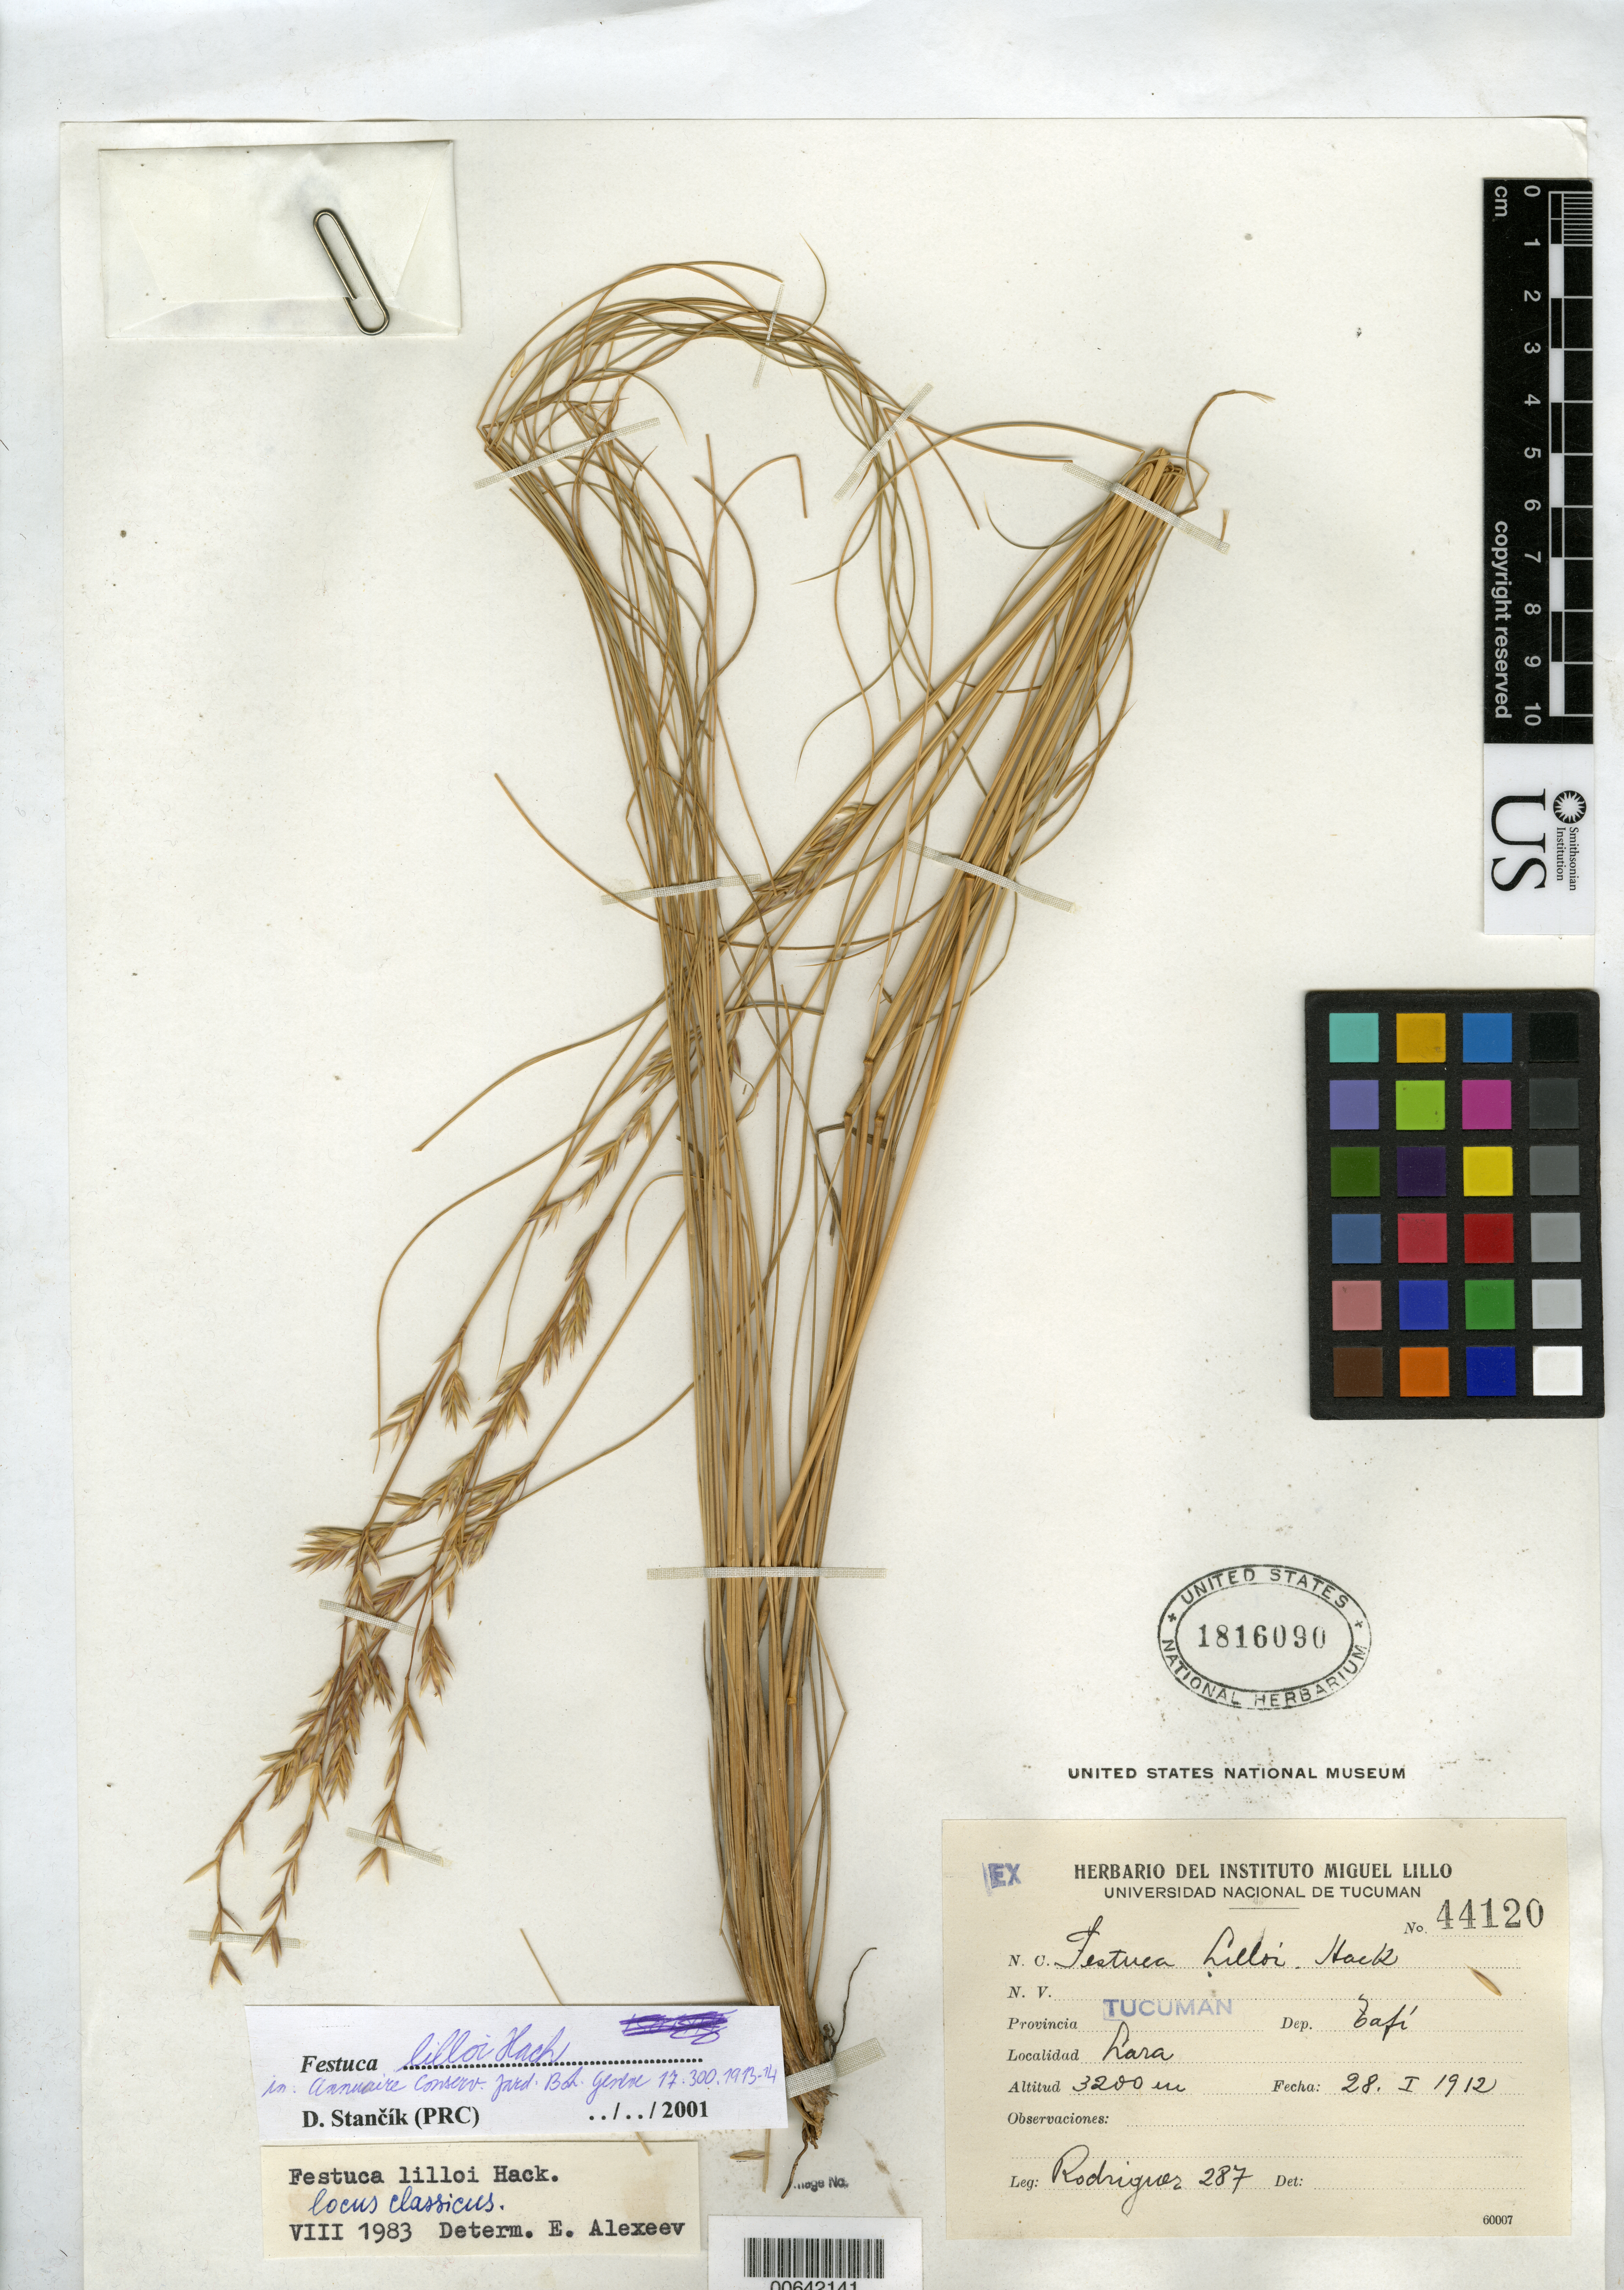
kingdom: Plantae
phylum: Tracheophyta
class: Liliopsida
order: Poales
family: Poaceae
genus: Festuca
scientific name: Festuca lilloi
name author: Hack. in Stuck.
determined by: Stancik, D.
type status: Isotype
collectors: D. Rodriguez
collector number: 287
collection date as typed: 28 Jan 1912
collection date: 1912-01-28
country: Argentina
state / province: Tucumán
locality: Dep. Tafí, Lara.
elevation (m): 3200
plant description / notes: Holotype at W, acc. to Tropicos.; Herb. Lillo 44120.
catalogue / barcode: US 1816090